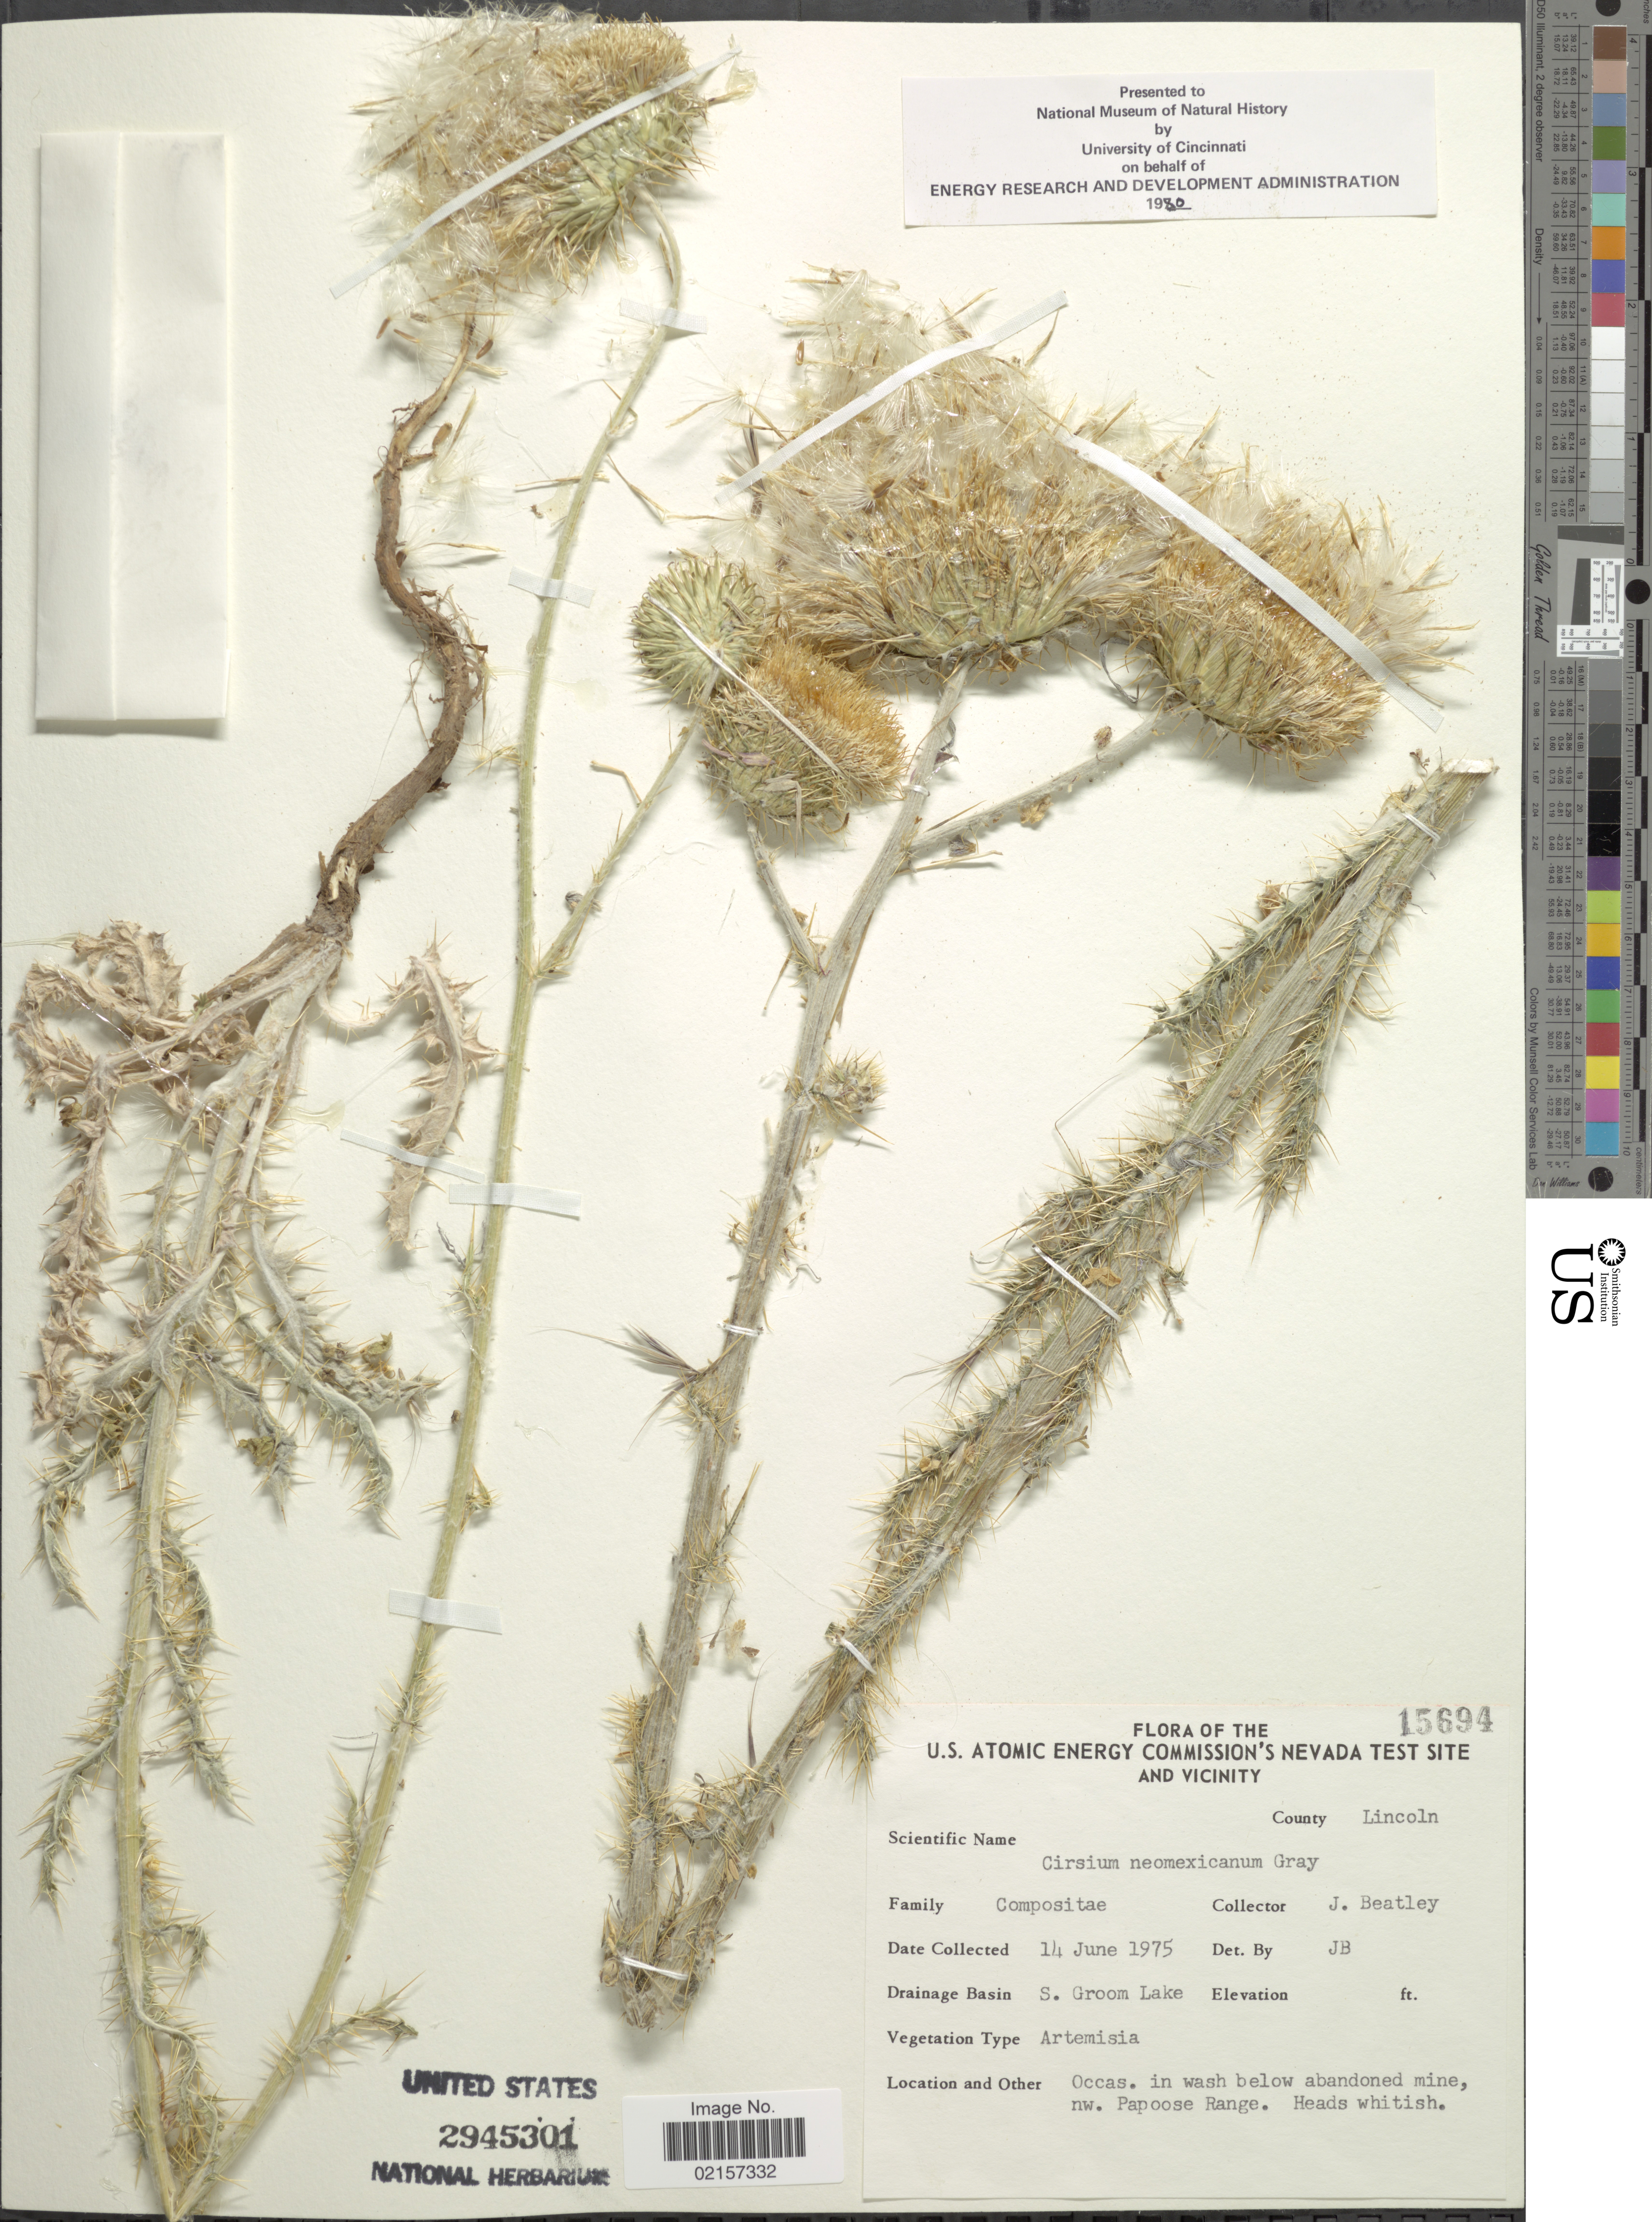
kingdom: Plantae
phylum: Tracheophyta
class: Magnoliopsida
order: Asterales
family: Asteraceae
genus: Cirsium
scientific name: Cirsium neomexicanum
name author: A. Gray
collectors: J. C. Beatley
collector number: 15694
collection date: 1975-06-14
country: United States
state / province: Nevada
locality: U.S. Atomic Energy Commision's Nevada Test Site and vicinity, County Lincoln, Occas, in wash below abandoned mine, nw. Papoose Range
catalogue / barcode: US 2945301